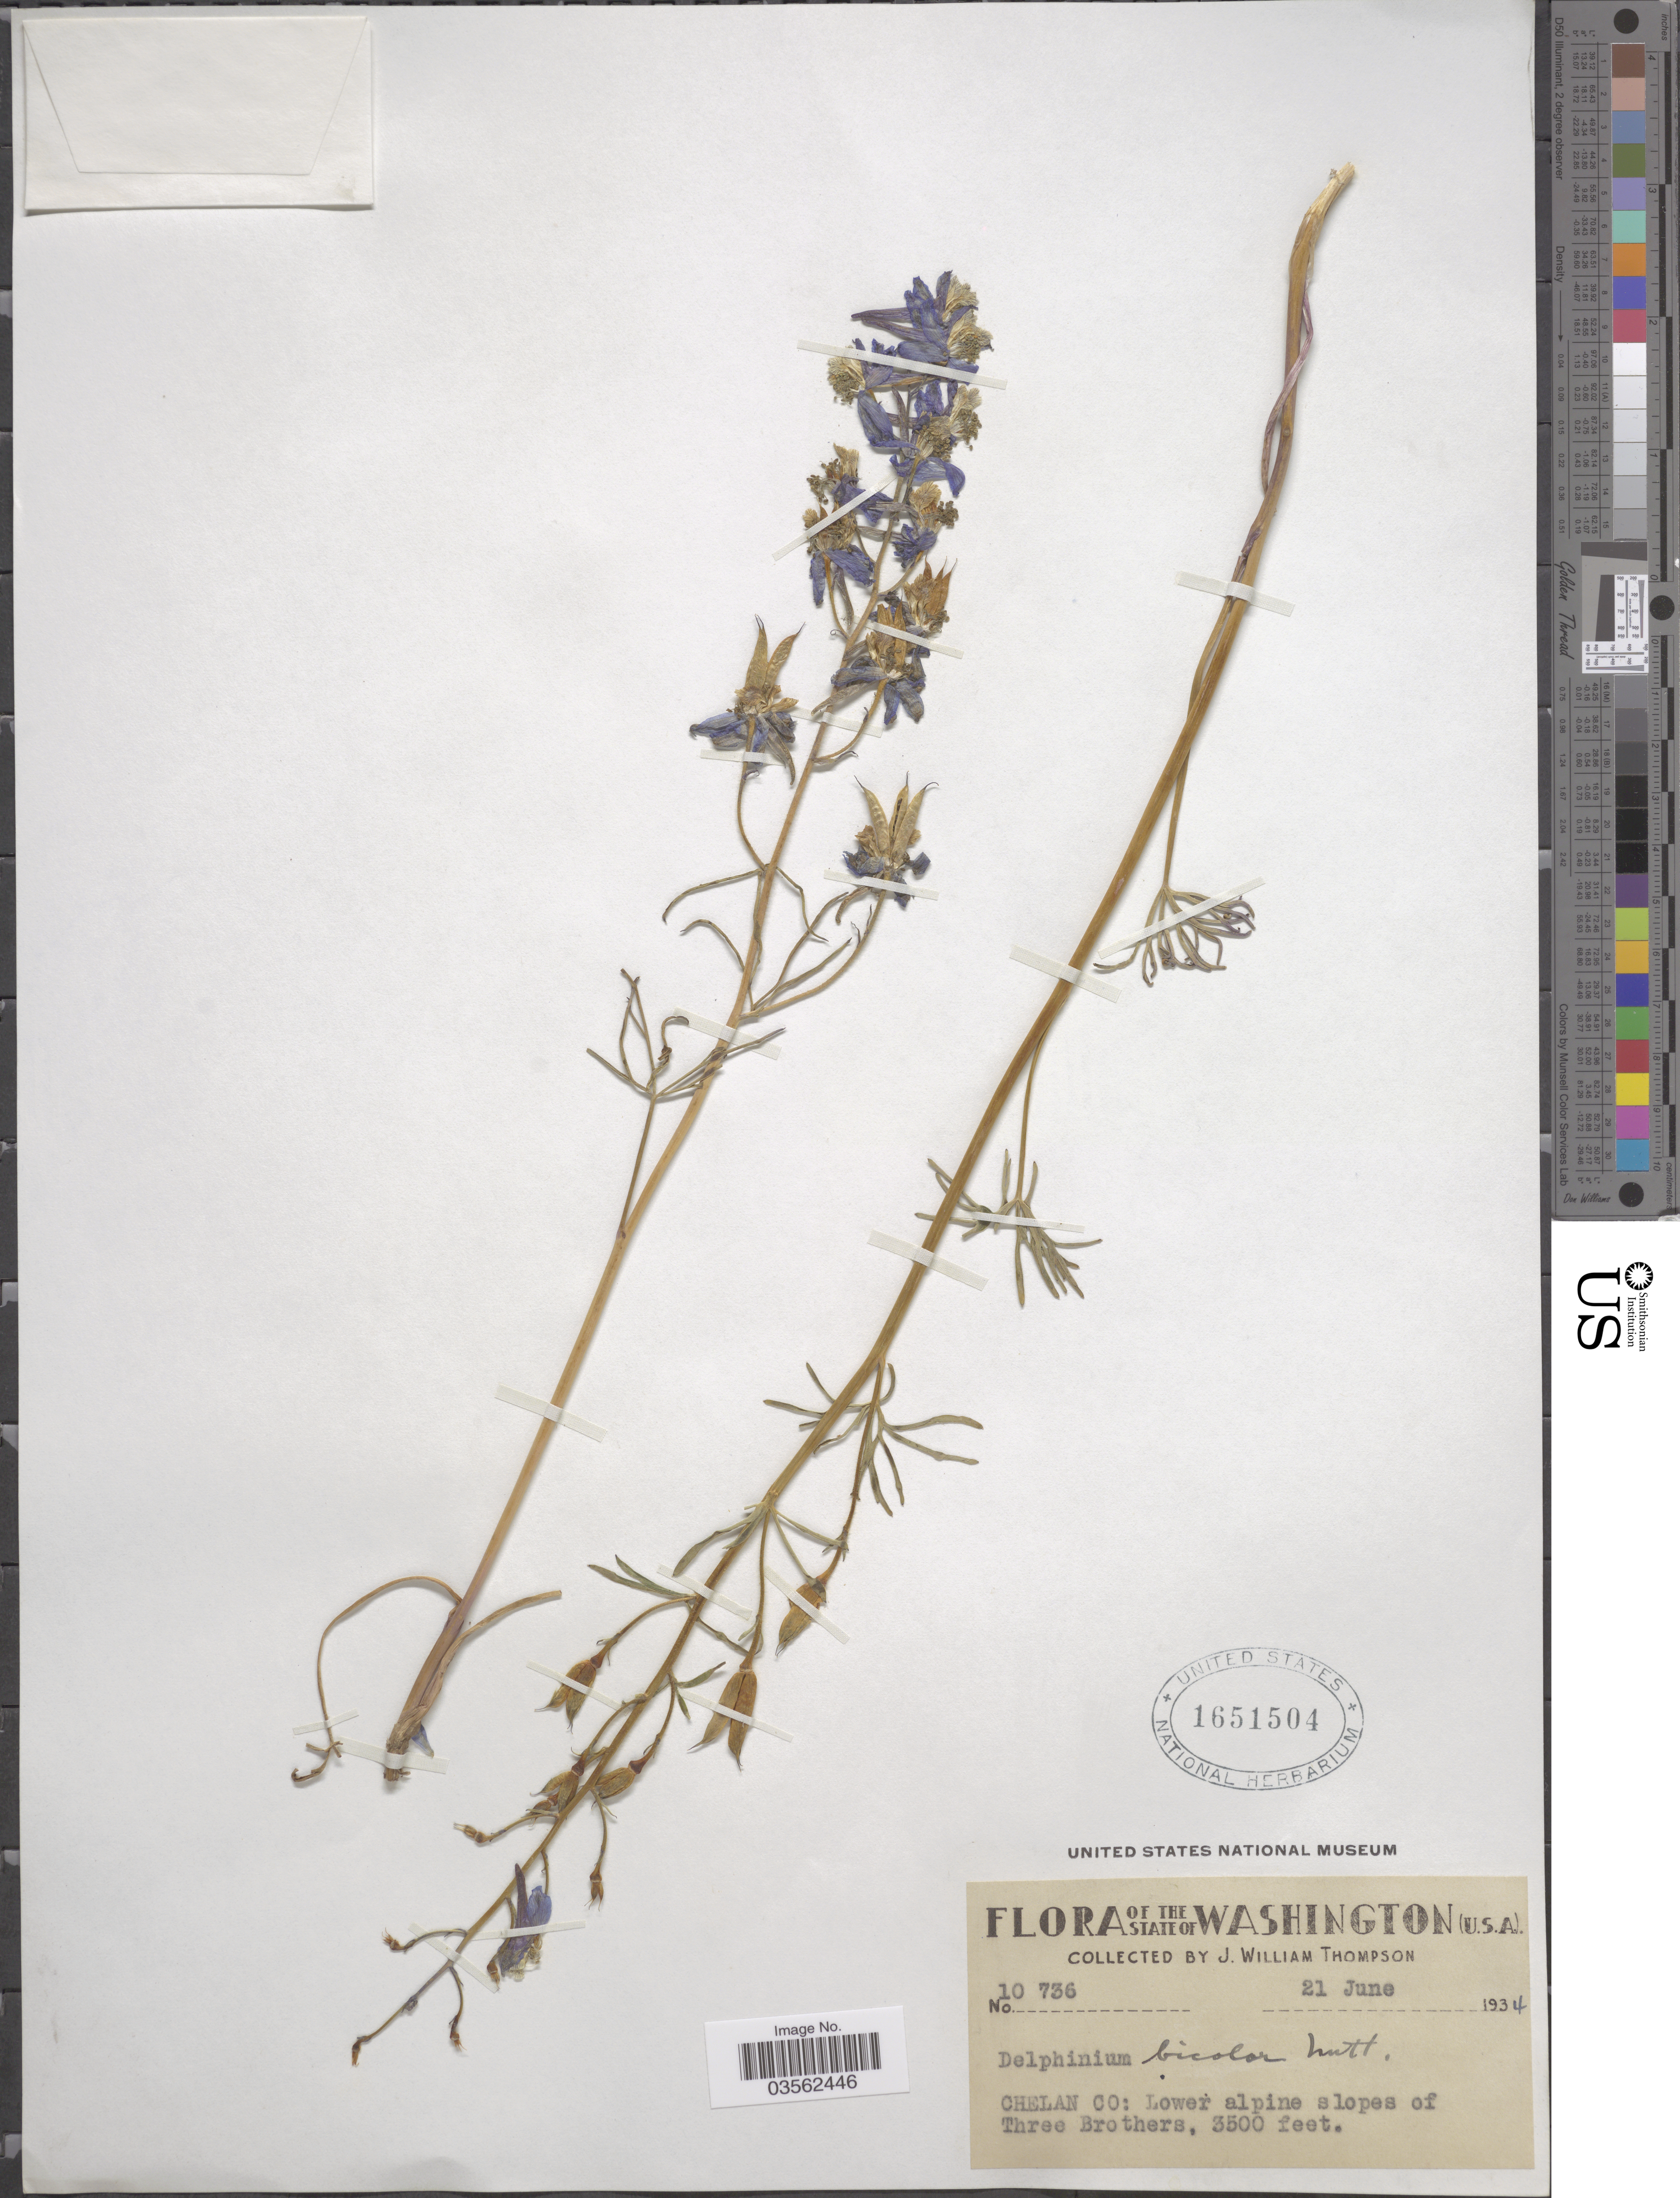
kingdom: Plantae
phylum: Tracheophyta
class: Magnoliopsida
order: Ranunculales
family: Ranunculaceae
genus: Delphinium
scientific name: Delphinium bicolor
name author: Nutt.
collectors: J. W. Thompson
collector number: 10736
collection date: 1934-06-21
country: United States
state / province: Washington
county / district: Chelan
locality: U.S.A. Chelan Co: Lower alpine slopes of Three Brothers.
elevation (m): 1067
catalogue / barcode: US 1651504